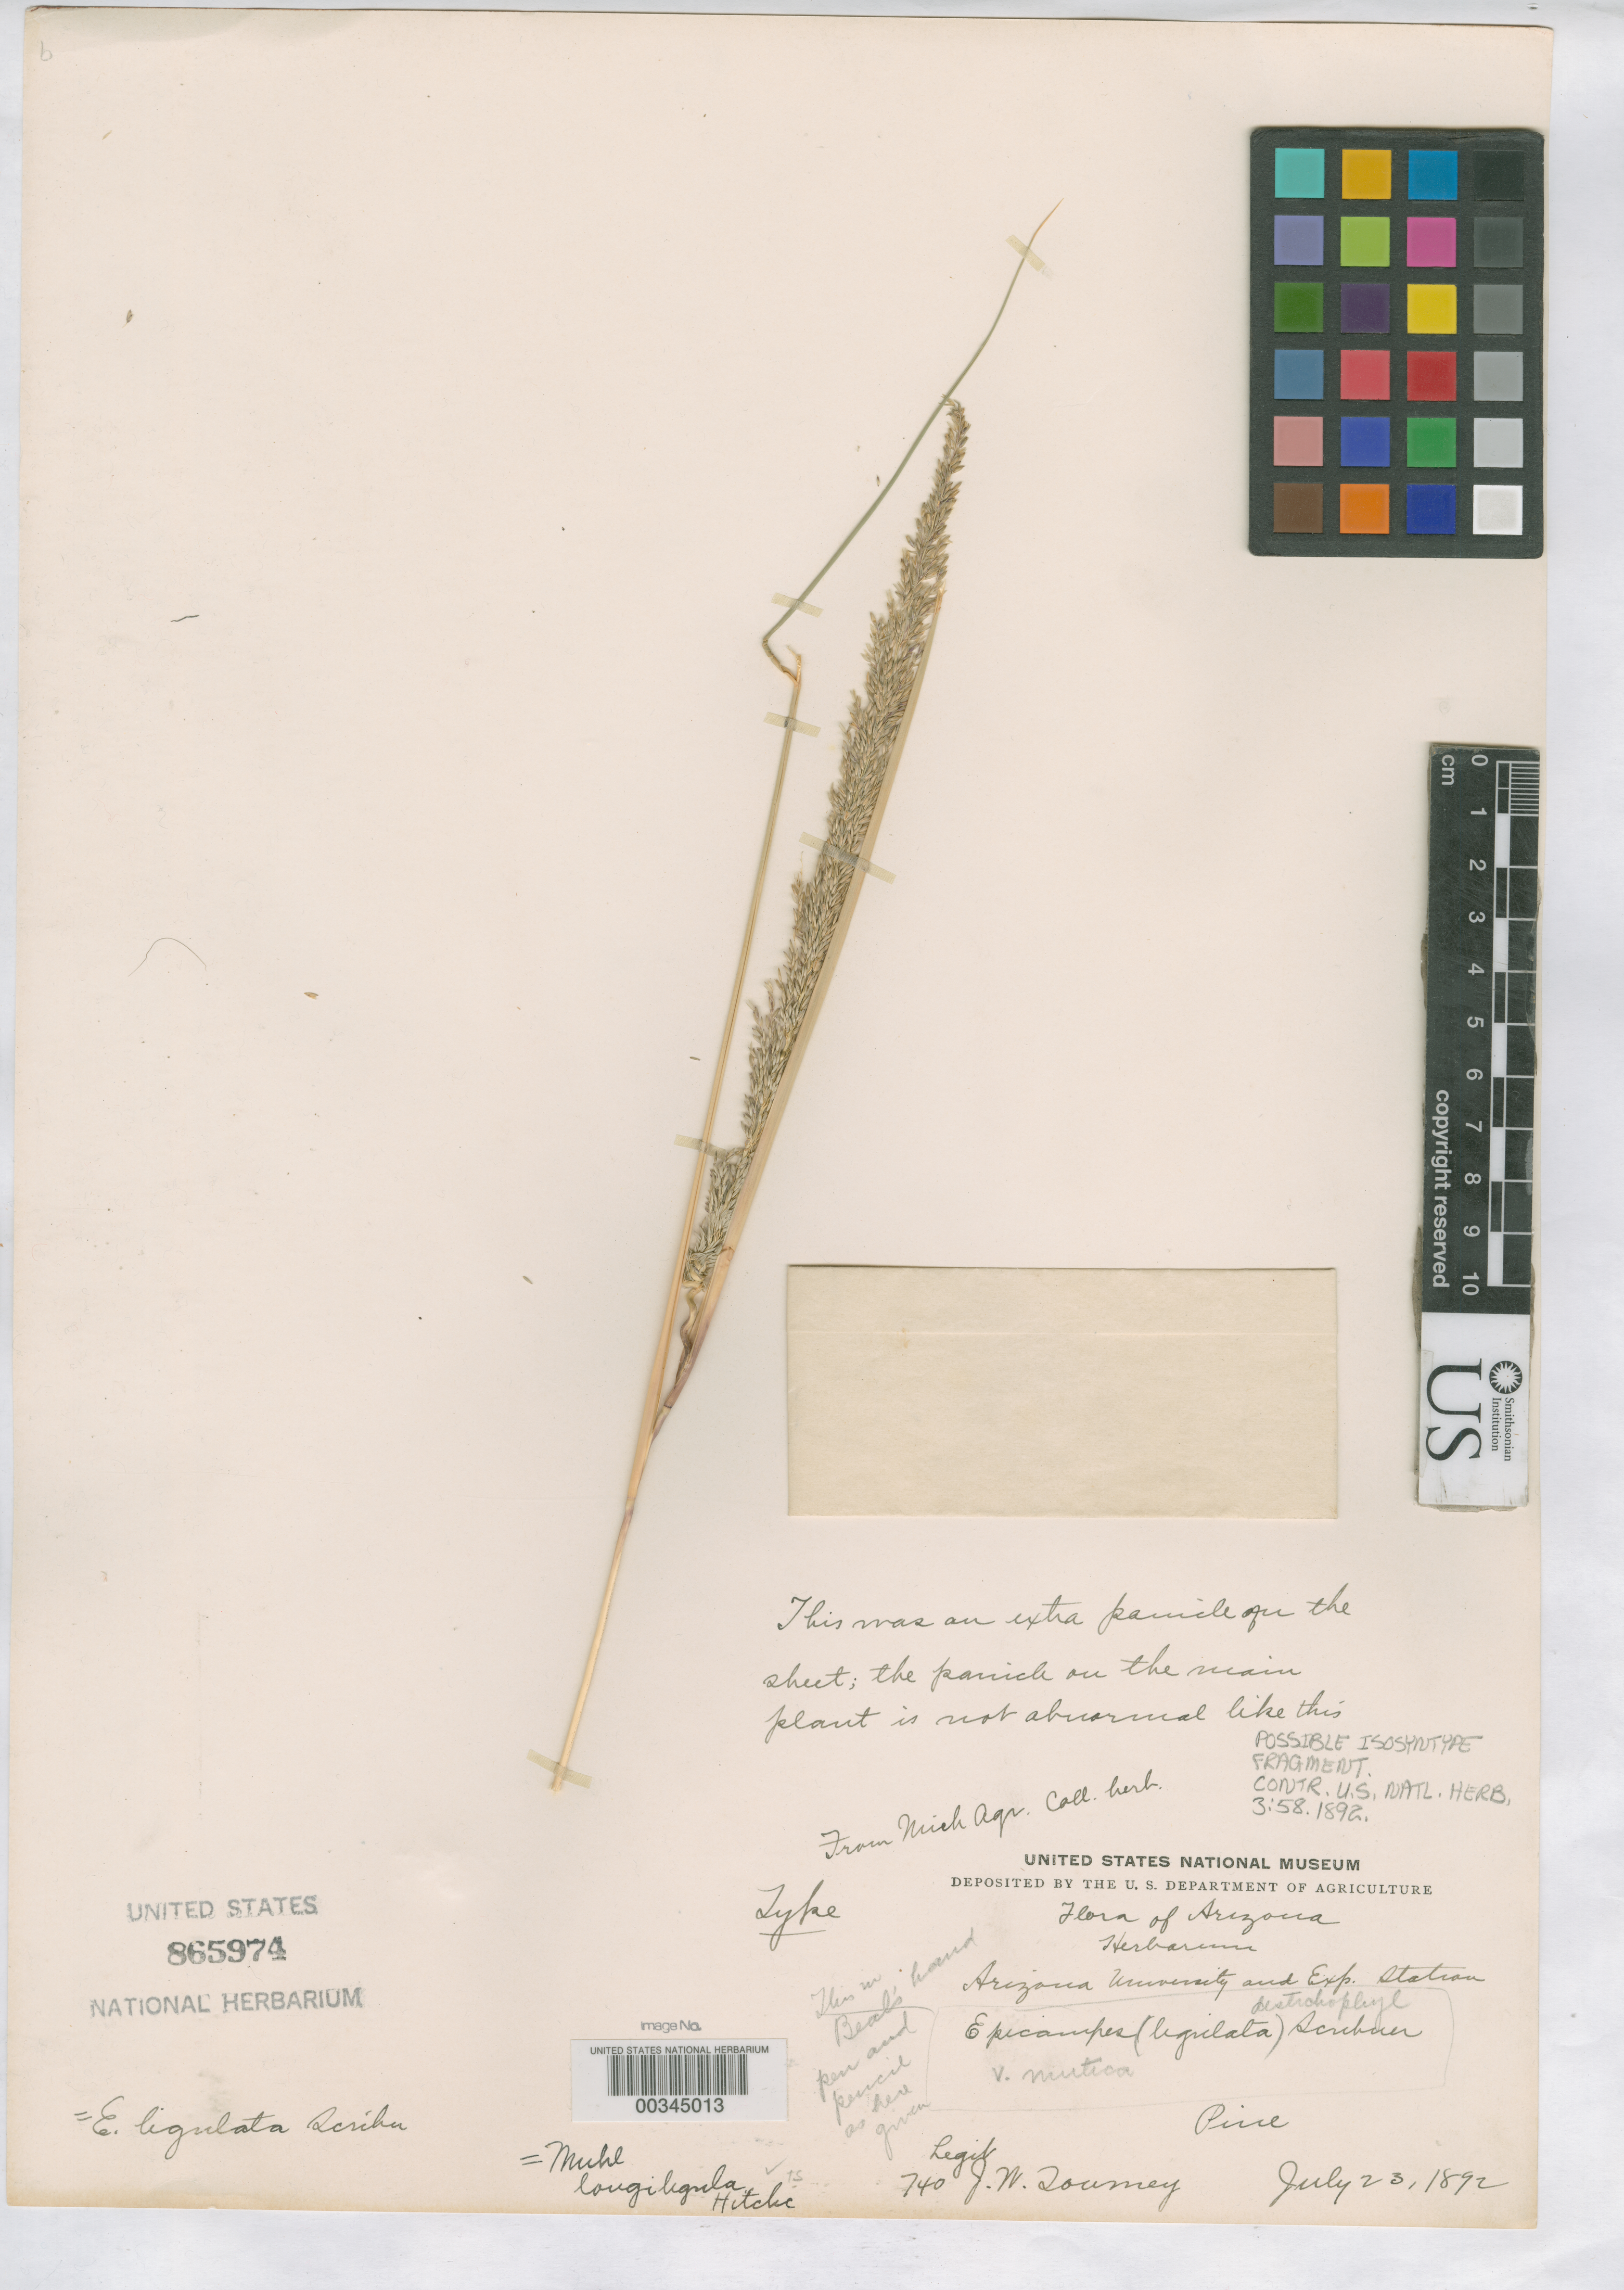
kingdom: Plantae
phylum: Tracheophyta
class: Liliopsida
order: Poales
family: Poaceae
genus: Epicampes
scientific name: Epicampes ligulata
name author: Scribn. ex Vasey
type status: Possible Syntype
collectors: J. W. Toumey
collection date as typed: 23 Jul 1892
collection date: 1892-07-23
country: United States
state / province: Arizona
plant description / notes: Fragmentary material of type (?) specimen ex herb. Mich. Agr. Coll. Dubiously type material if collection date (23 July 1892) is correct; name was published in February 1892.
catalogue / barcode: US 865974